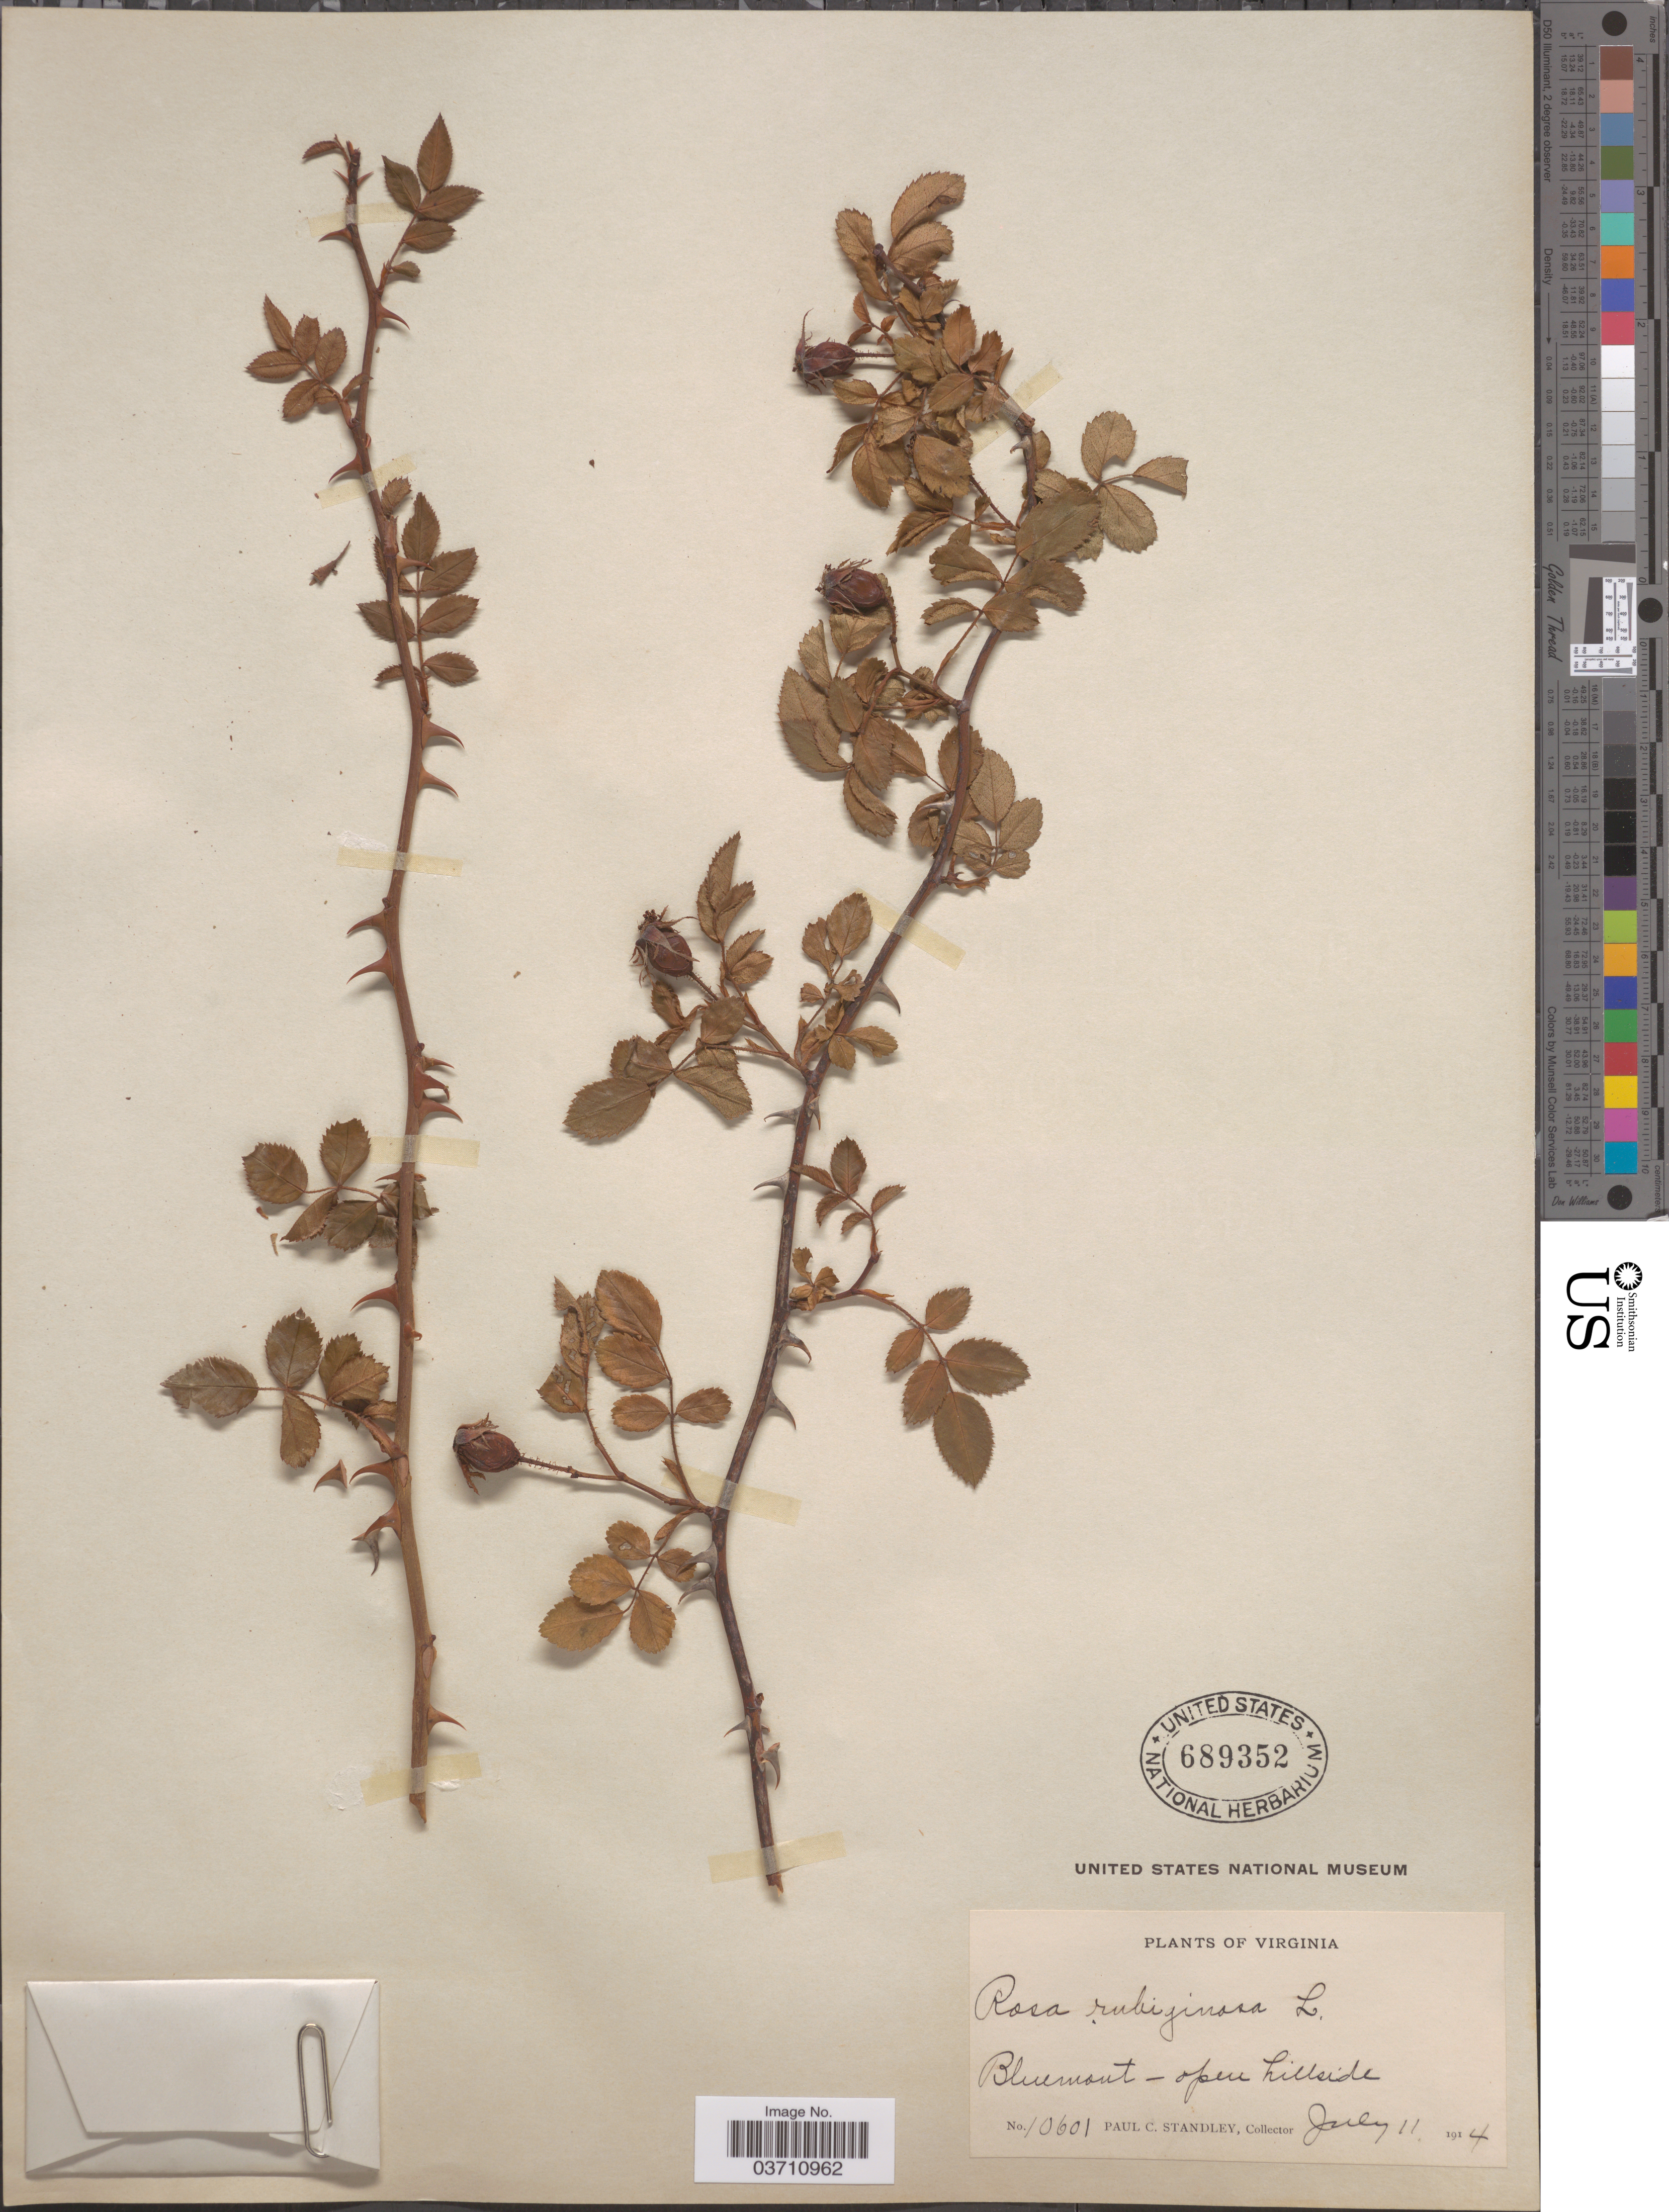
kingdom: Plantae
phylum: Tracheophyta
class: Magnoliopsida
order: Rosales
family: Rosaceae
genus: Rosa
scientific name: Rosa eglanteria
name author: L.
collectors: P. C. Standley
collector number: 10601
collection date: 1914-07-11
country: United States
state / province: Virginia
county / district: Loudoun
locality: Bluemont.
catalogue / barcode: US 689352